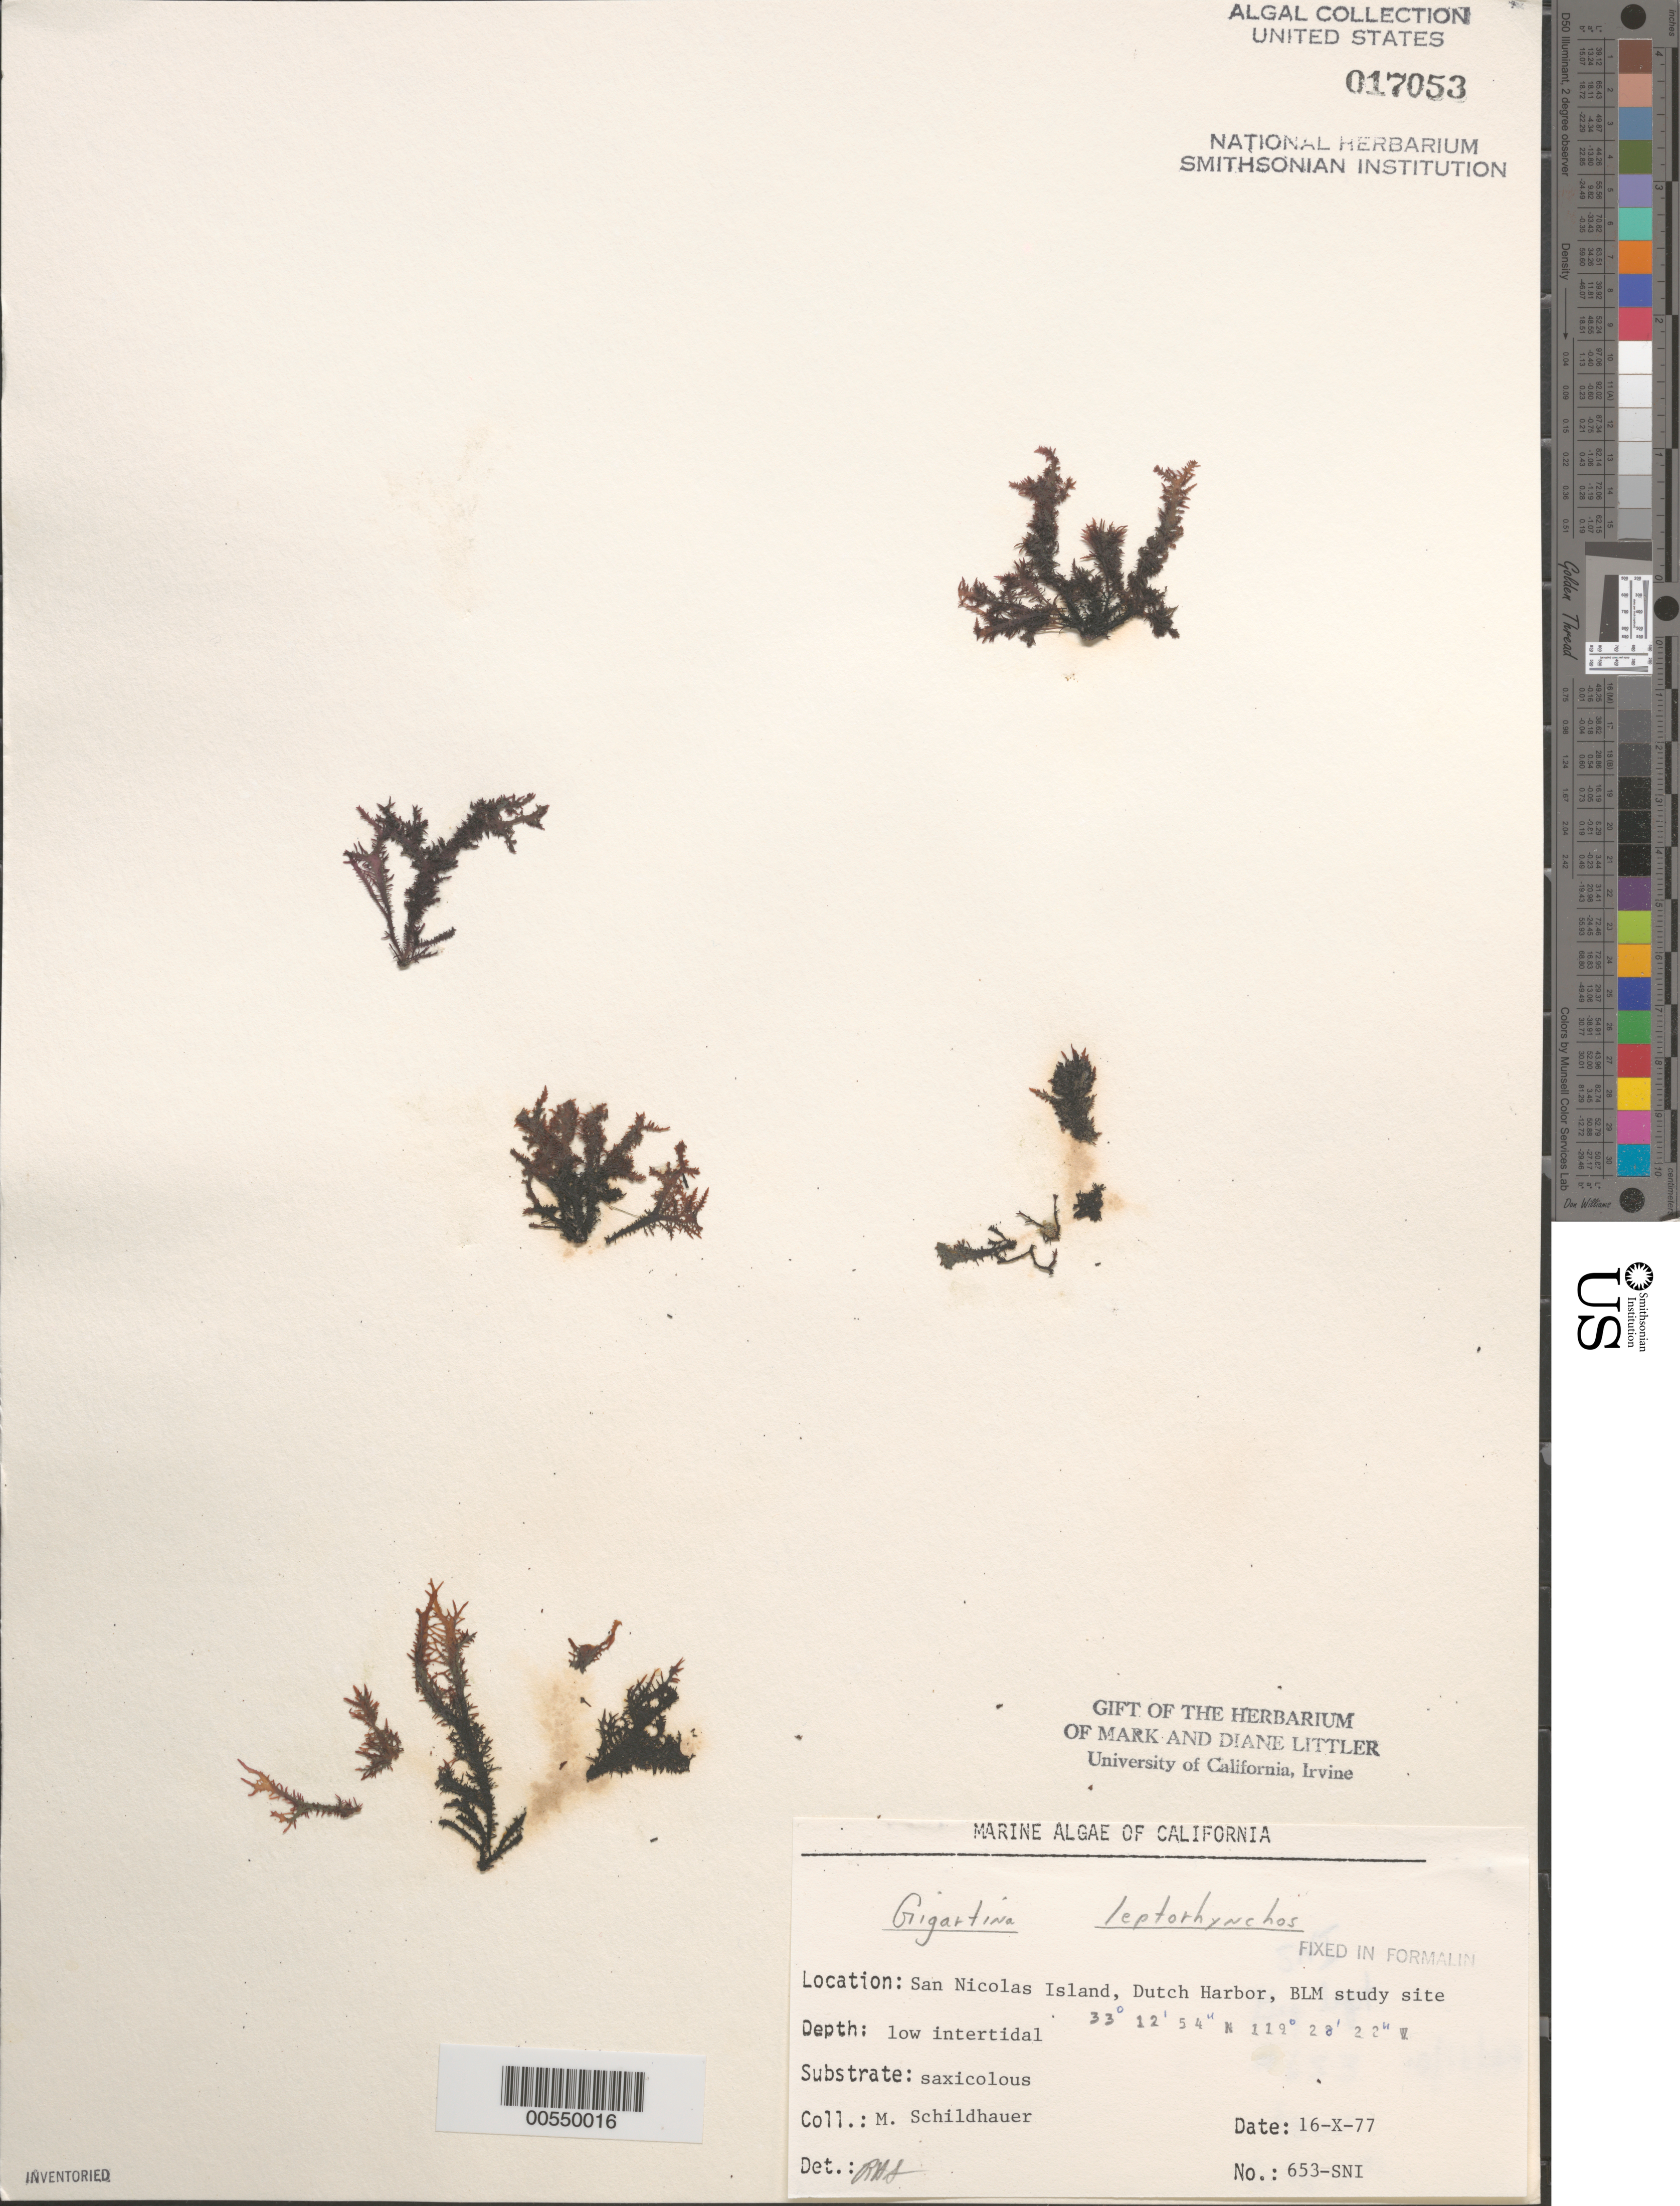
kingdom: Plantae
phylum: Rhodophyta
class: Florideophyceae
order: Gigartinales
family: Gigartinaceae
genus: Mazzaella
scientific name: Mazzaella leptorhynchos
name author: (J. Agardh) Leister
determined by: Algae name updating Project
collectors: M. Schildhauer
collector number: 653-sni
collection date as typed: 16 Oct 1977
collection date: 1977-10-16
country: United States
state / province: California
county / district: Ventura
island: San Nicolas Island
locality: Dutch Harbor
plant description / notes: BLM-SOCALBIGHT Rocky Intertidal Survey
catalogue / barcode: US 17053